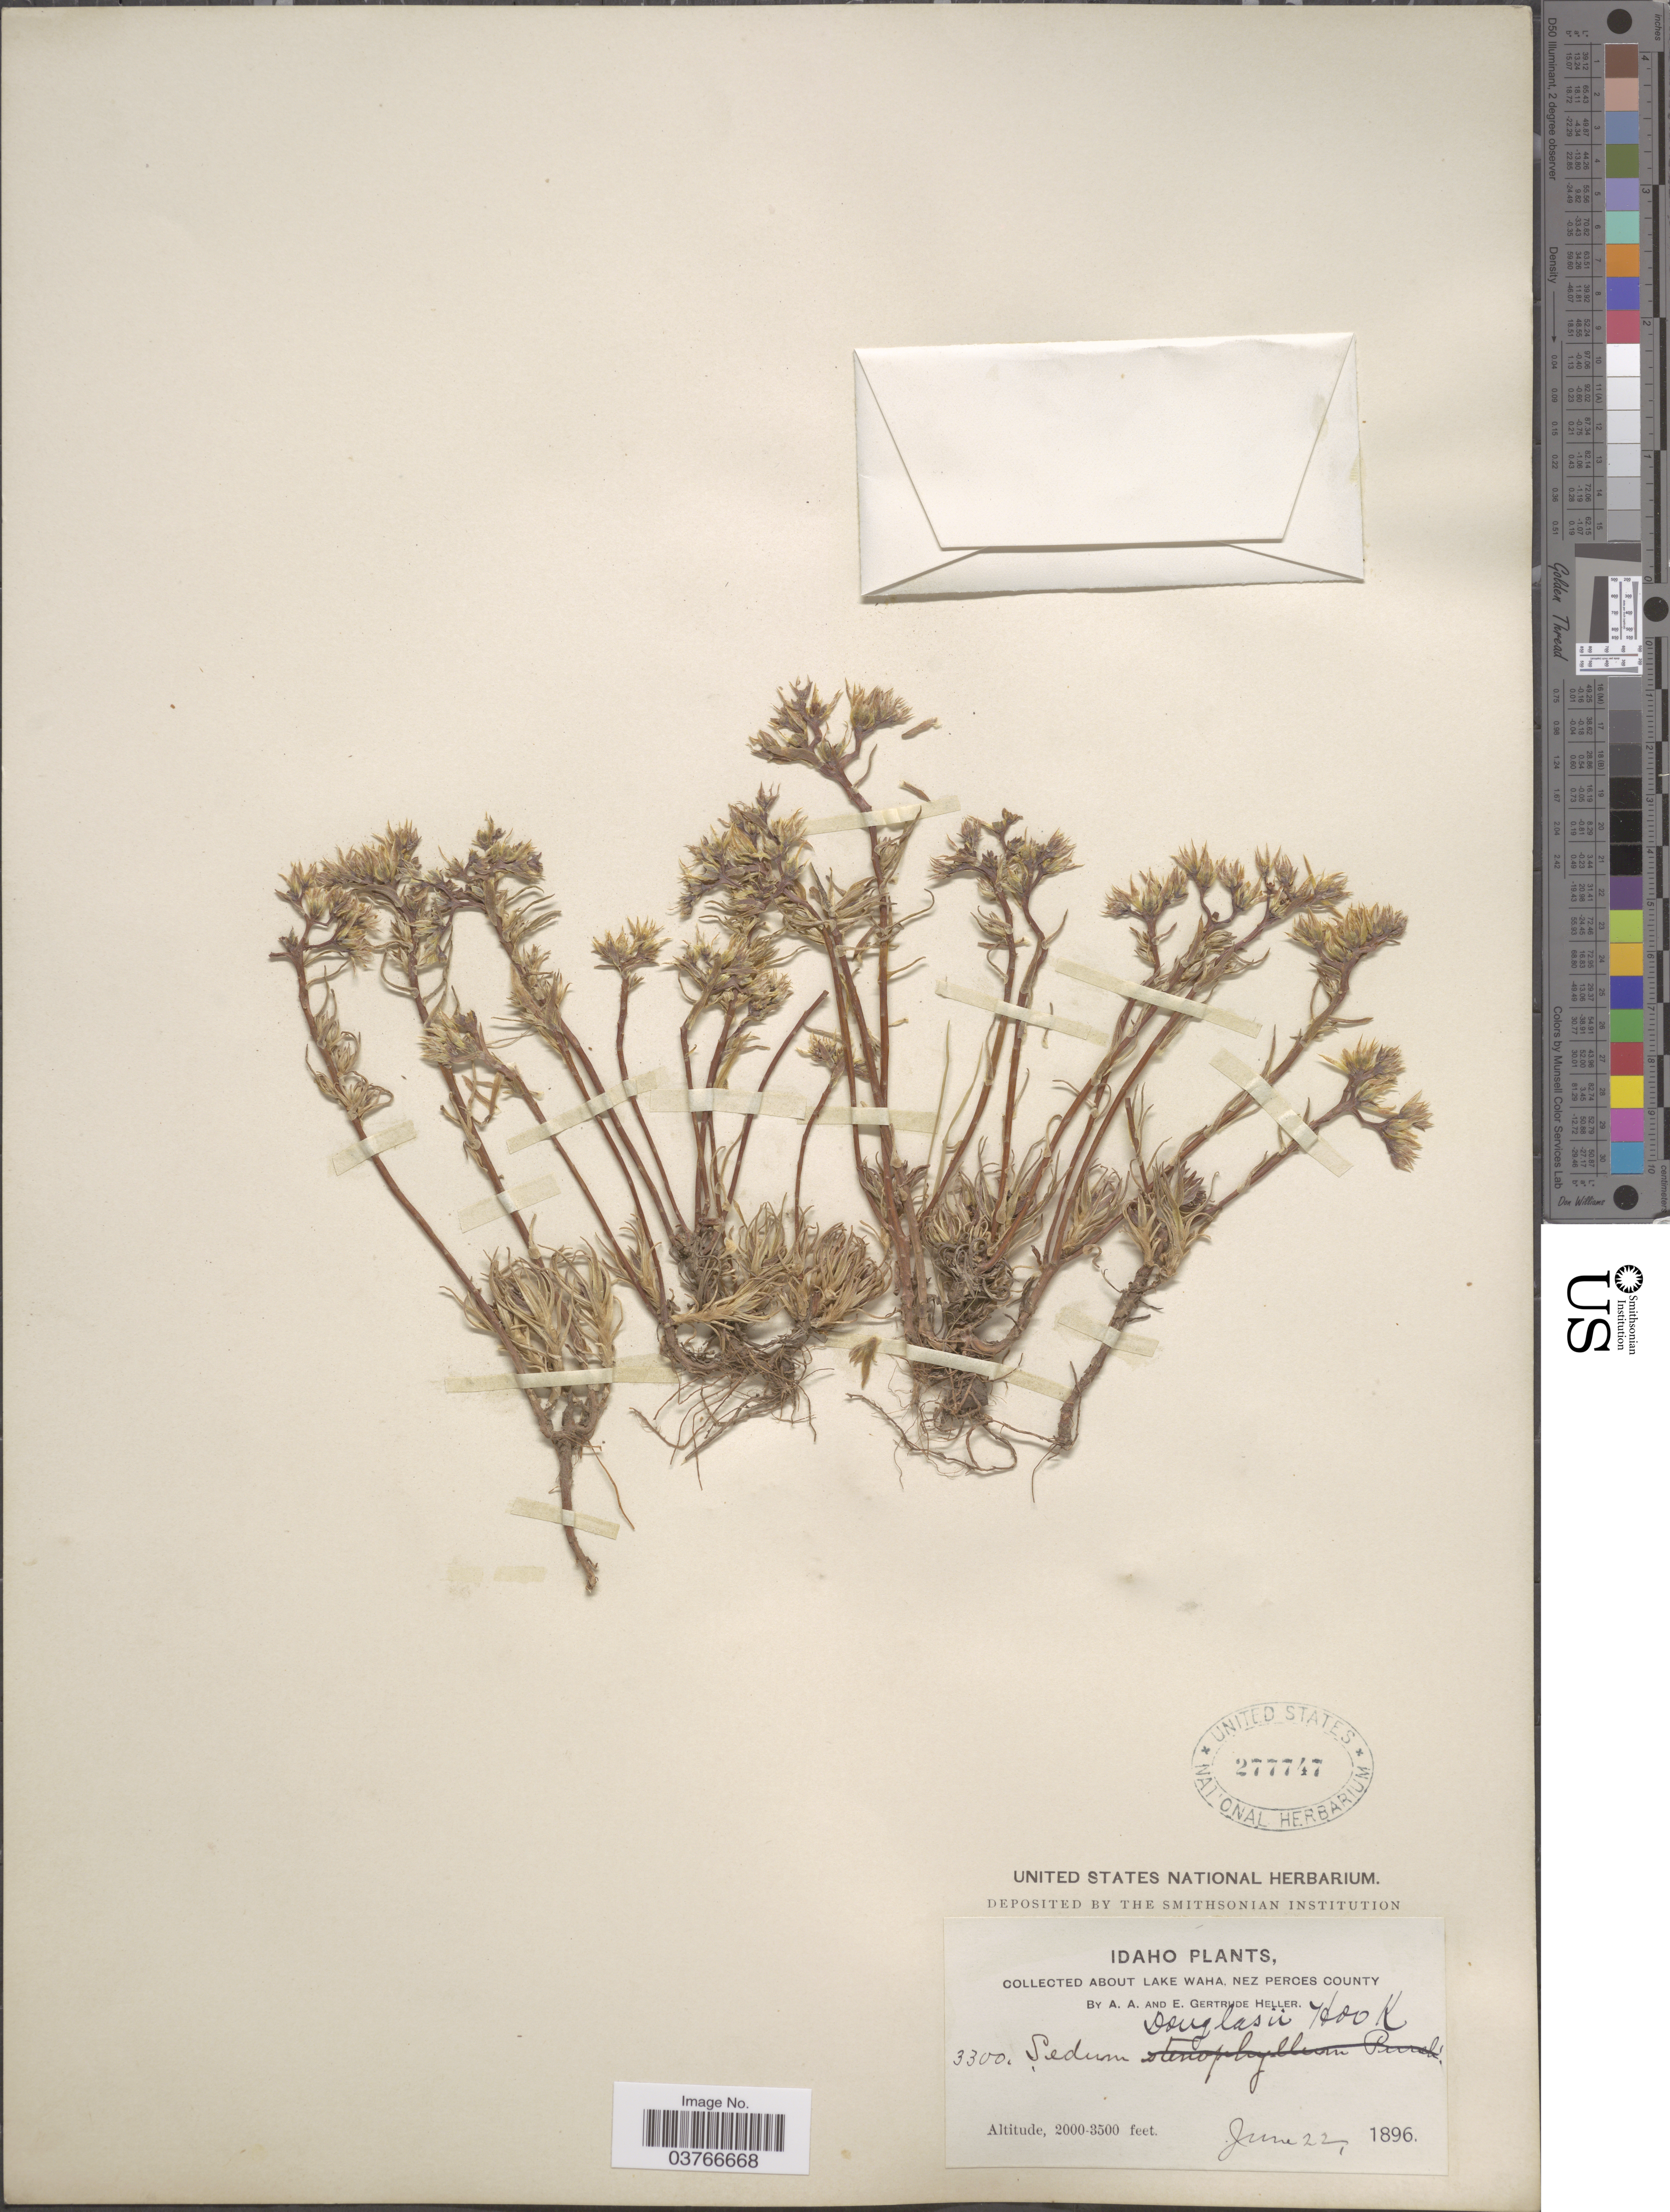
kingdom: Plantae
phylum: Tracheophyta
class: Magnoliopsida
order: Saxifragales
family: Crassulaceae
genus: Sedum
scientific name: Sedum stenopetalum var. stenopetalum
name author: Pursh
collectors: A. A. Heller & E. G. Heller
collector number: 3300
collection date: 1896-06-22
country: United States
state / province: Idaho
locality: About Lake Waha, Nez Perces County.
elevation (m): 610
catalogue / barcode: US 277747